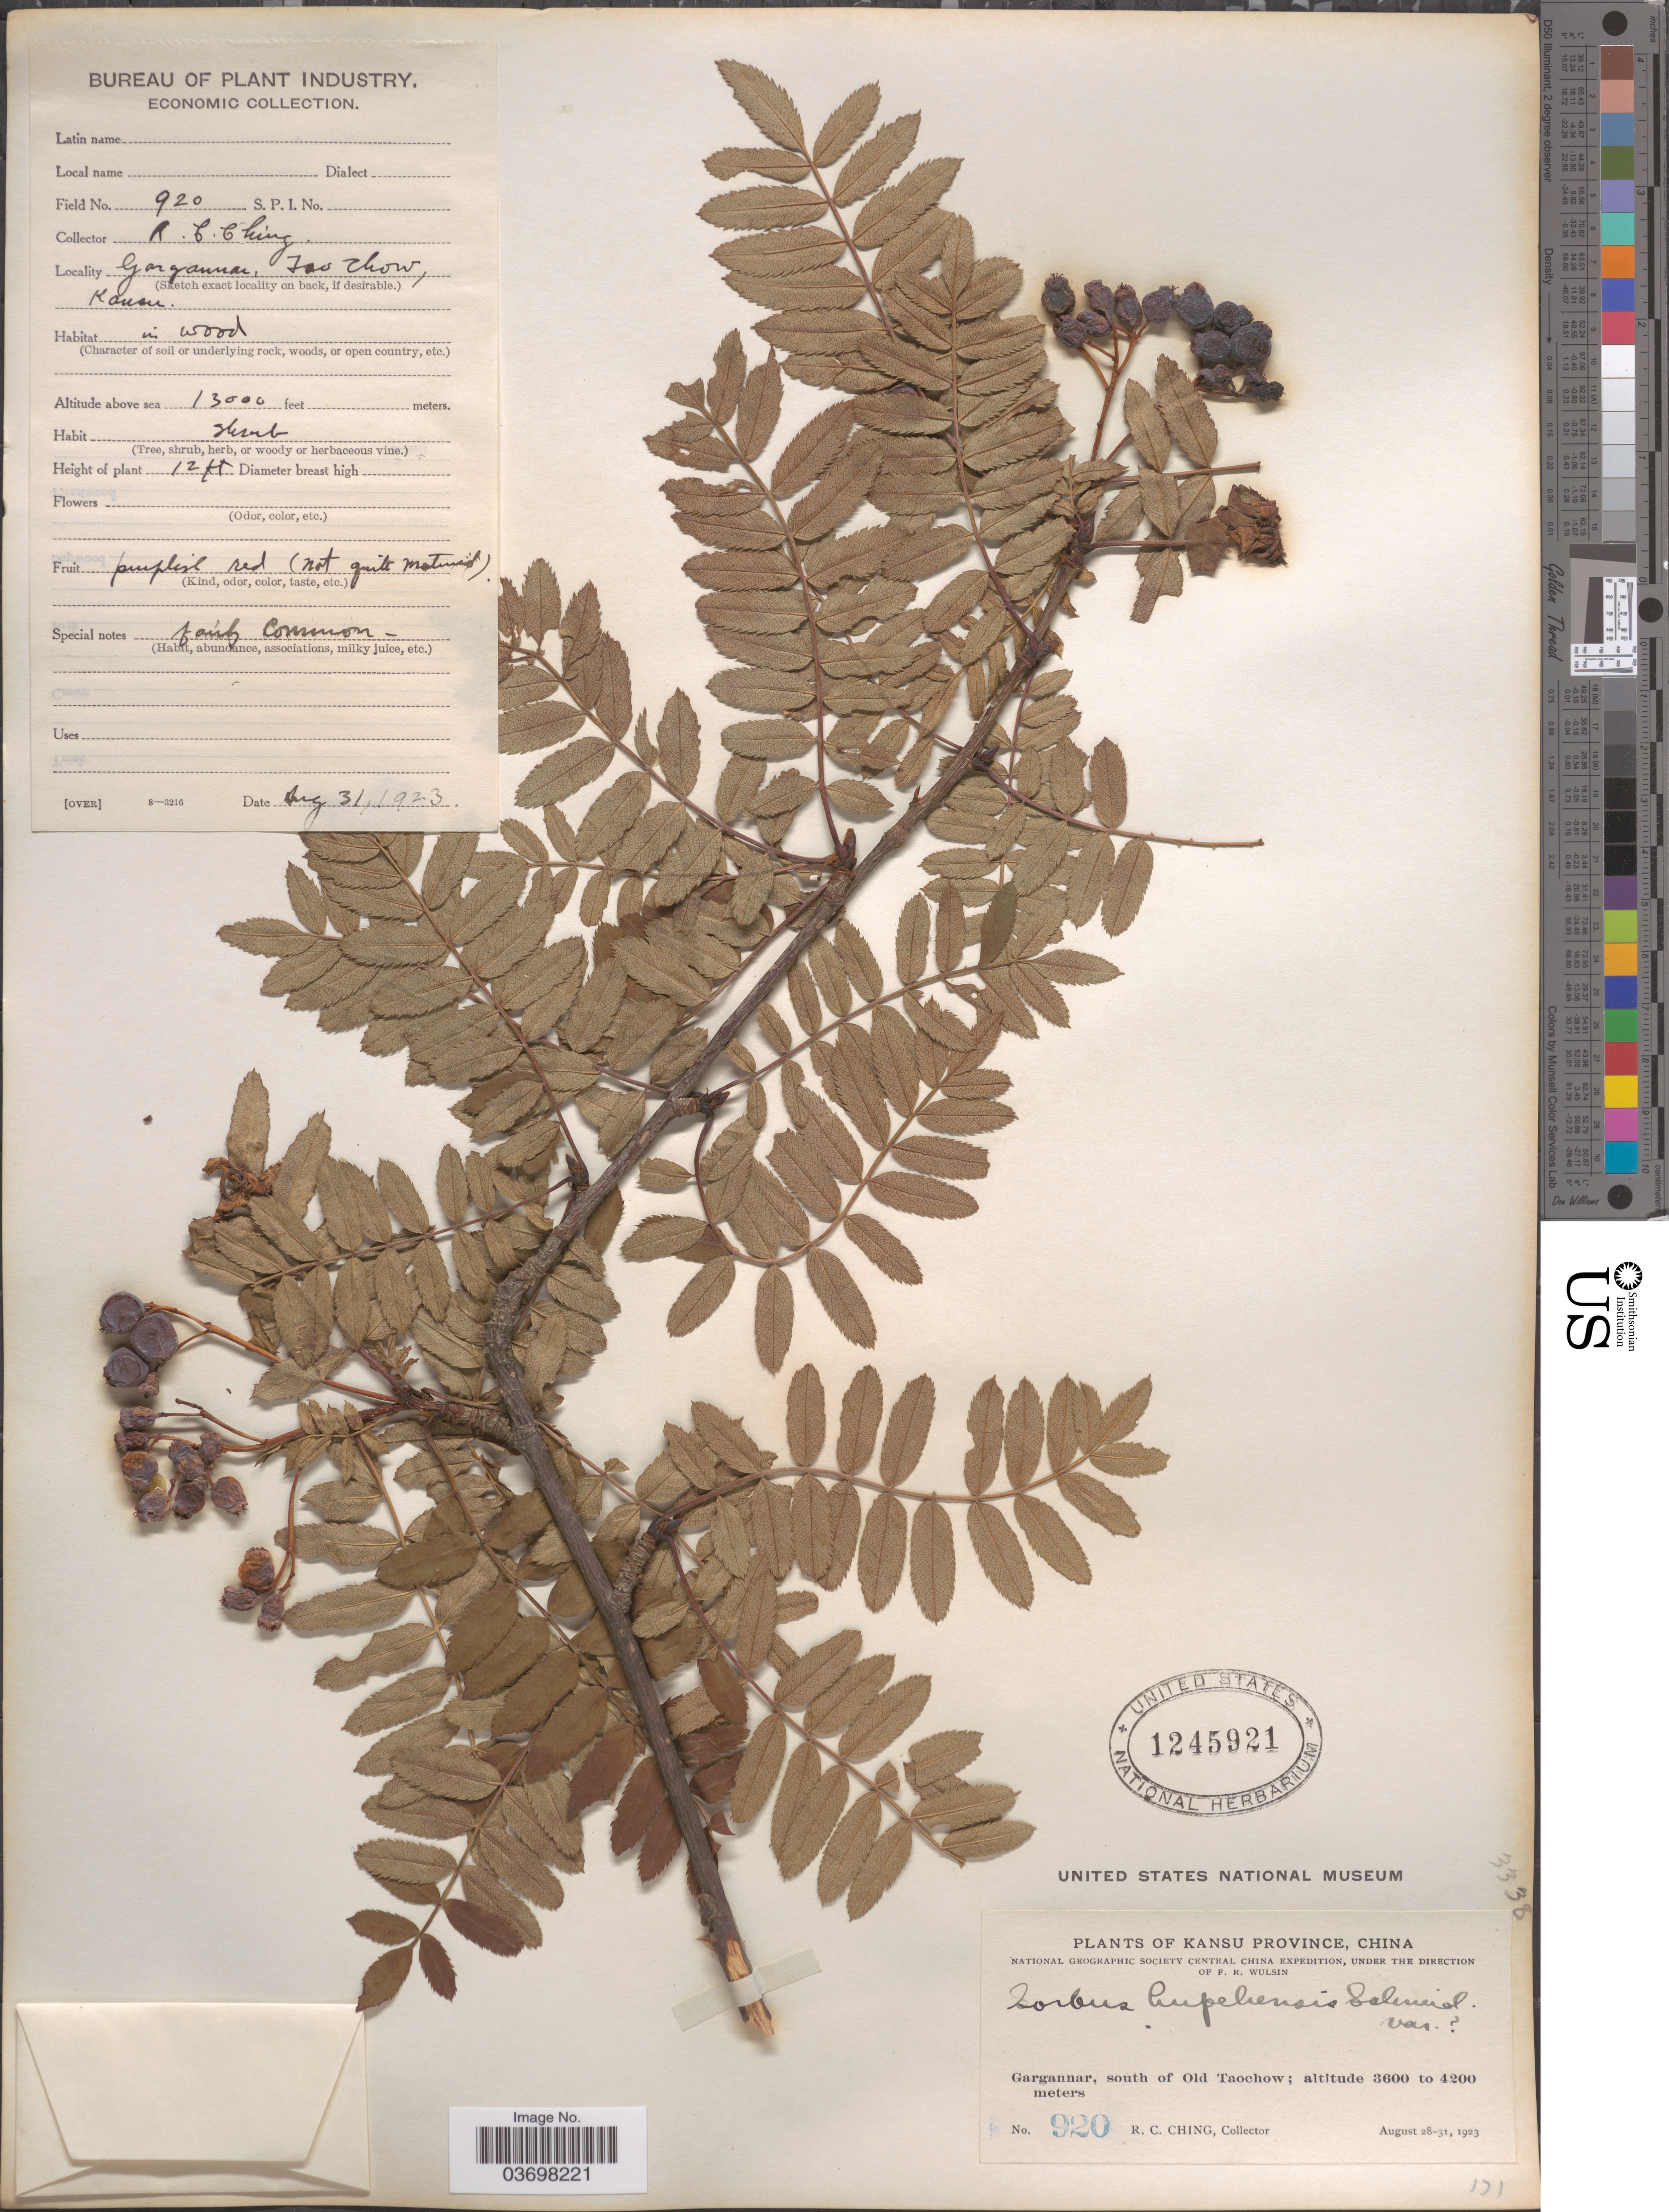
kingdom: Plantae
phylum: Tracheophyta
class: Magnoliopsida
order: Rosales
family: Rosaceae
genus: Sorbus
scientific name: Sorbus discolor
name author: hort.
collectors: R. C. Ching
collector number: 920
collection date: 1923-08-31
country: China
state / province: Gansu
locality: Kansu Province. Gargannar, south of Old Taochow.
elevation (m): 3962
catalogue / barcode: US 1245921